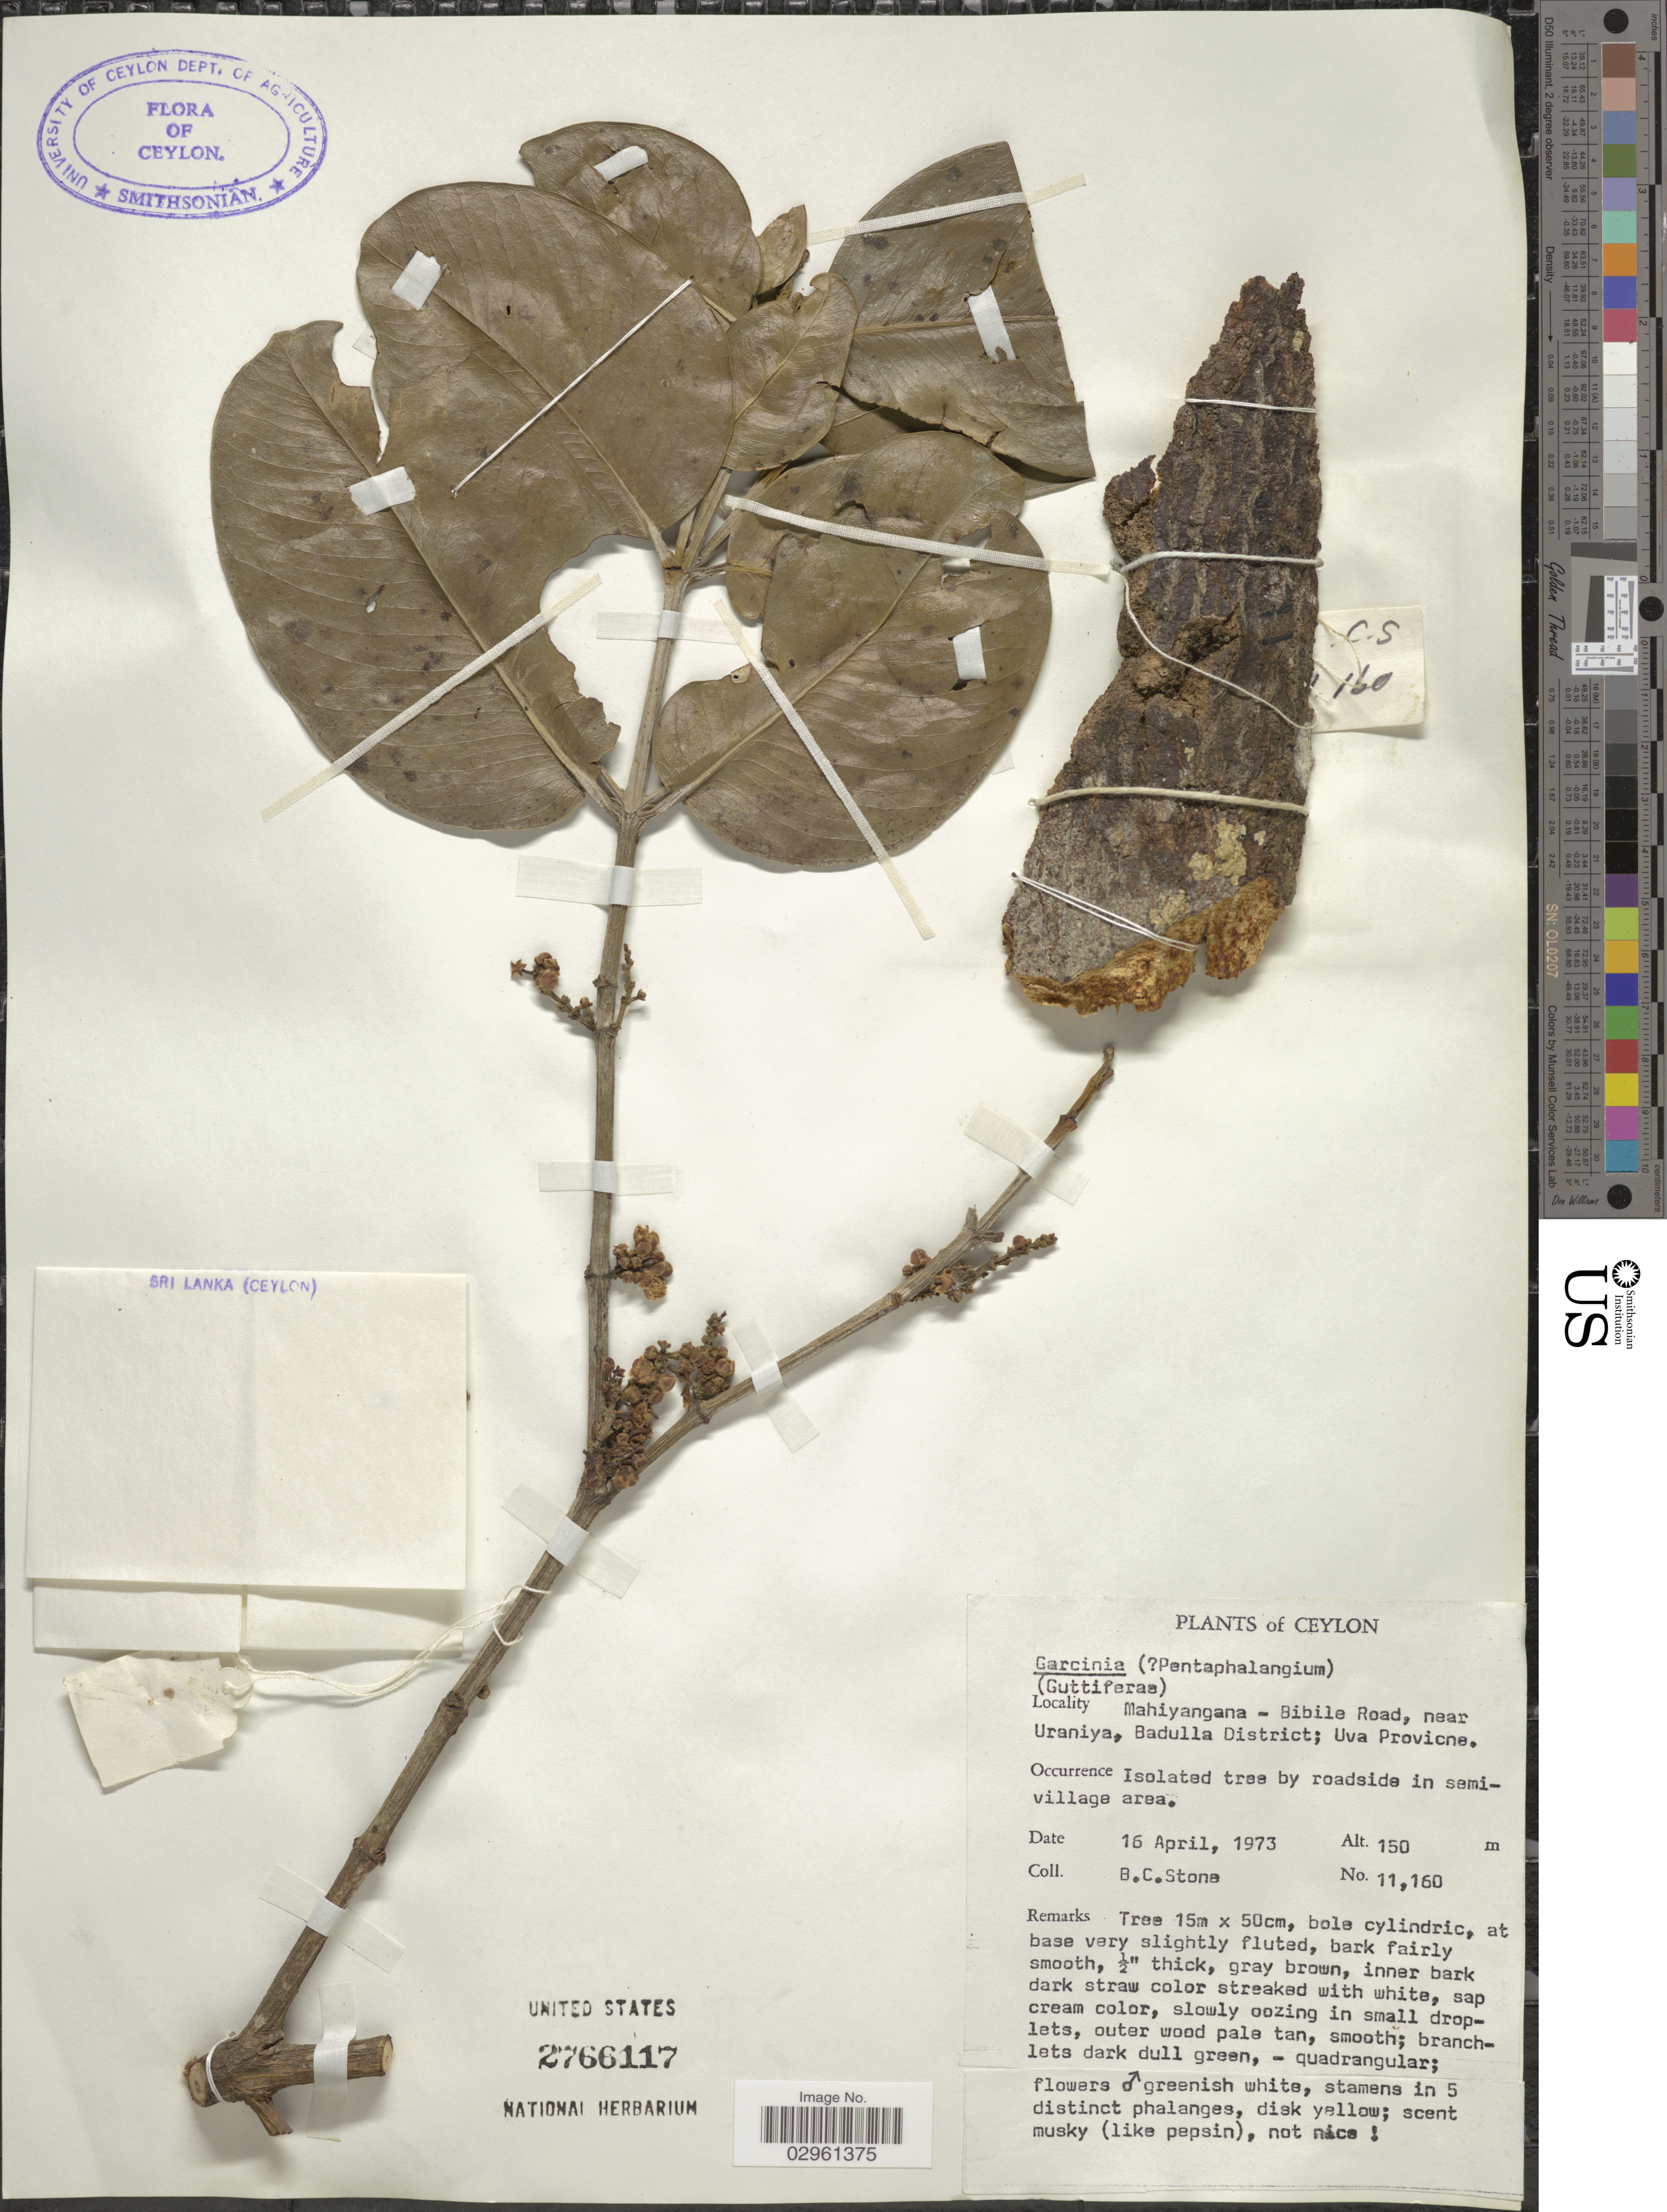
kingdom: Plantae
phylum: Tracheophyta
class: Magnoliopsida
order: Malpighiales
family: Clusiaceae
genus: Garcinia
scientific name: Garcinia sp.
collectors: B. C. Stone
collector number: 11160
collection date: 1973-04-16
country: Sri Lanka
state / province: Uva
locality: Ceylon. Mahiyangana - Bibile Road, near Uraniya, Badulla District.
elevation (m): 150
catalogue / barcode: US 2766117